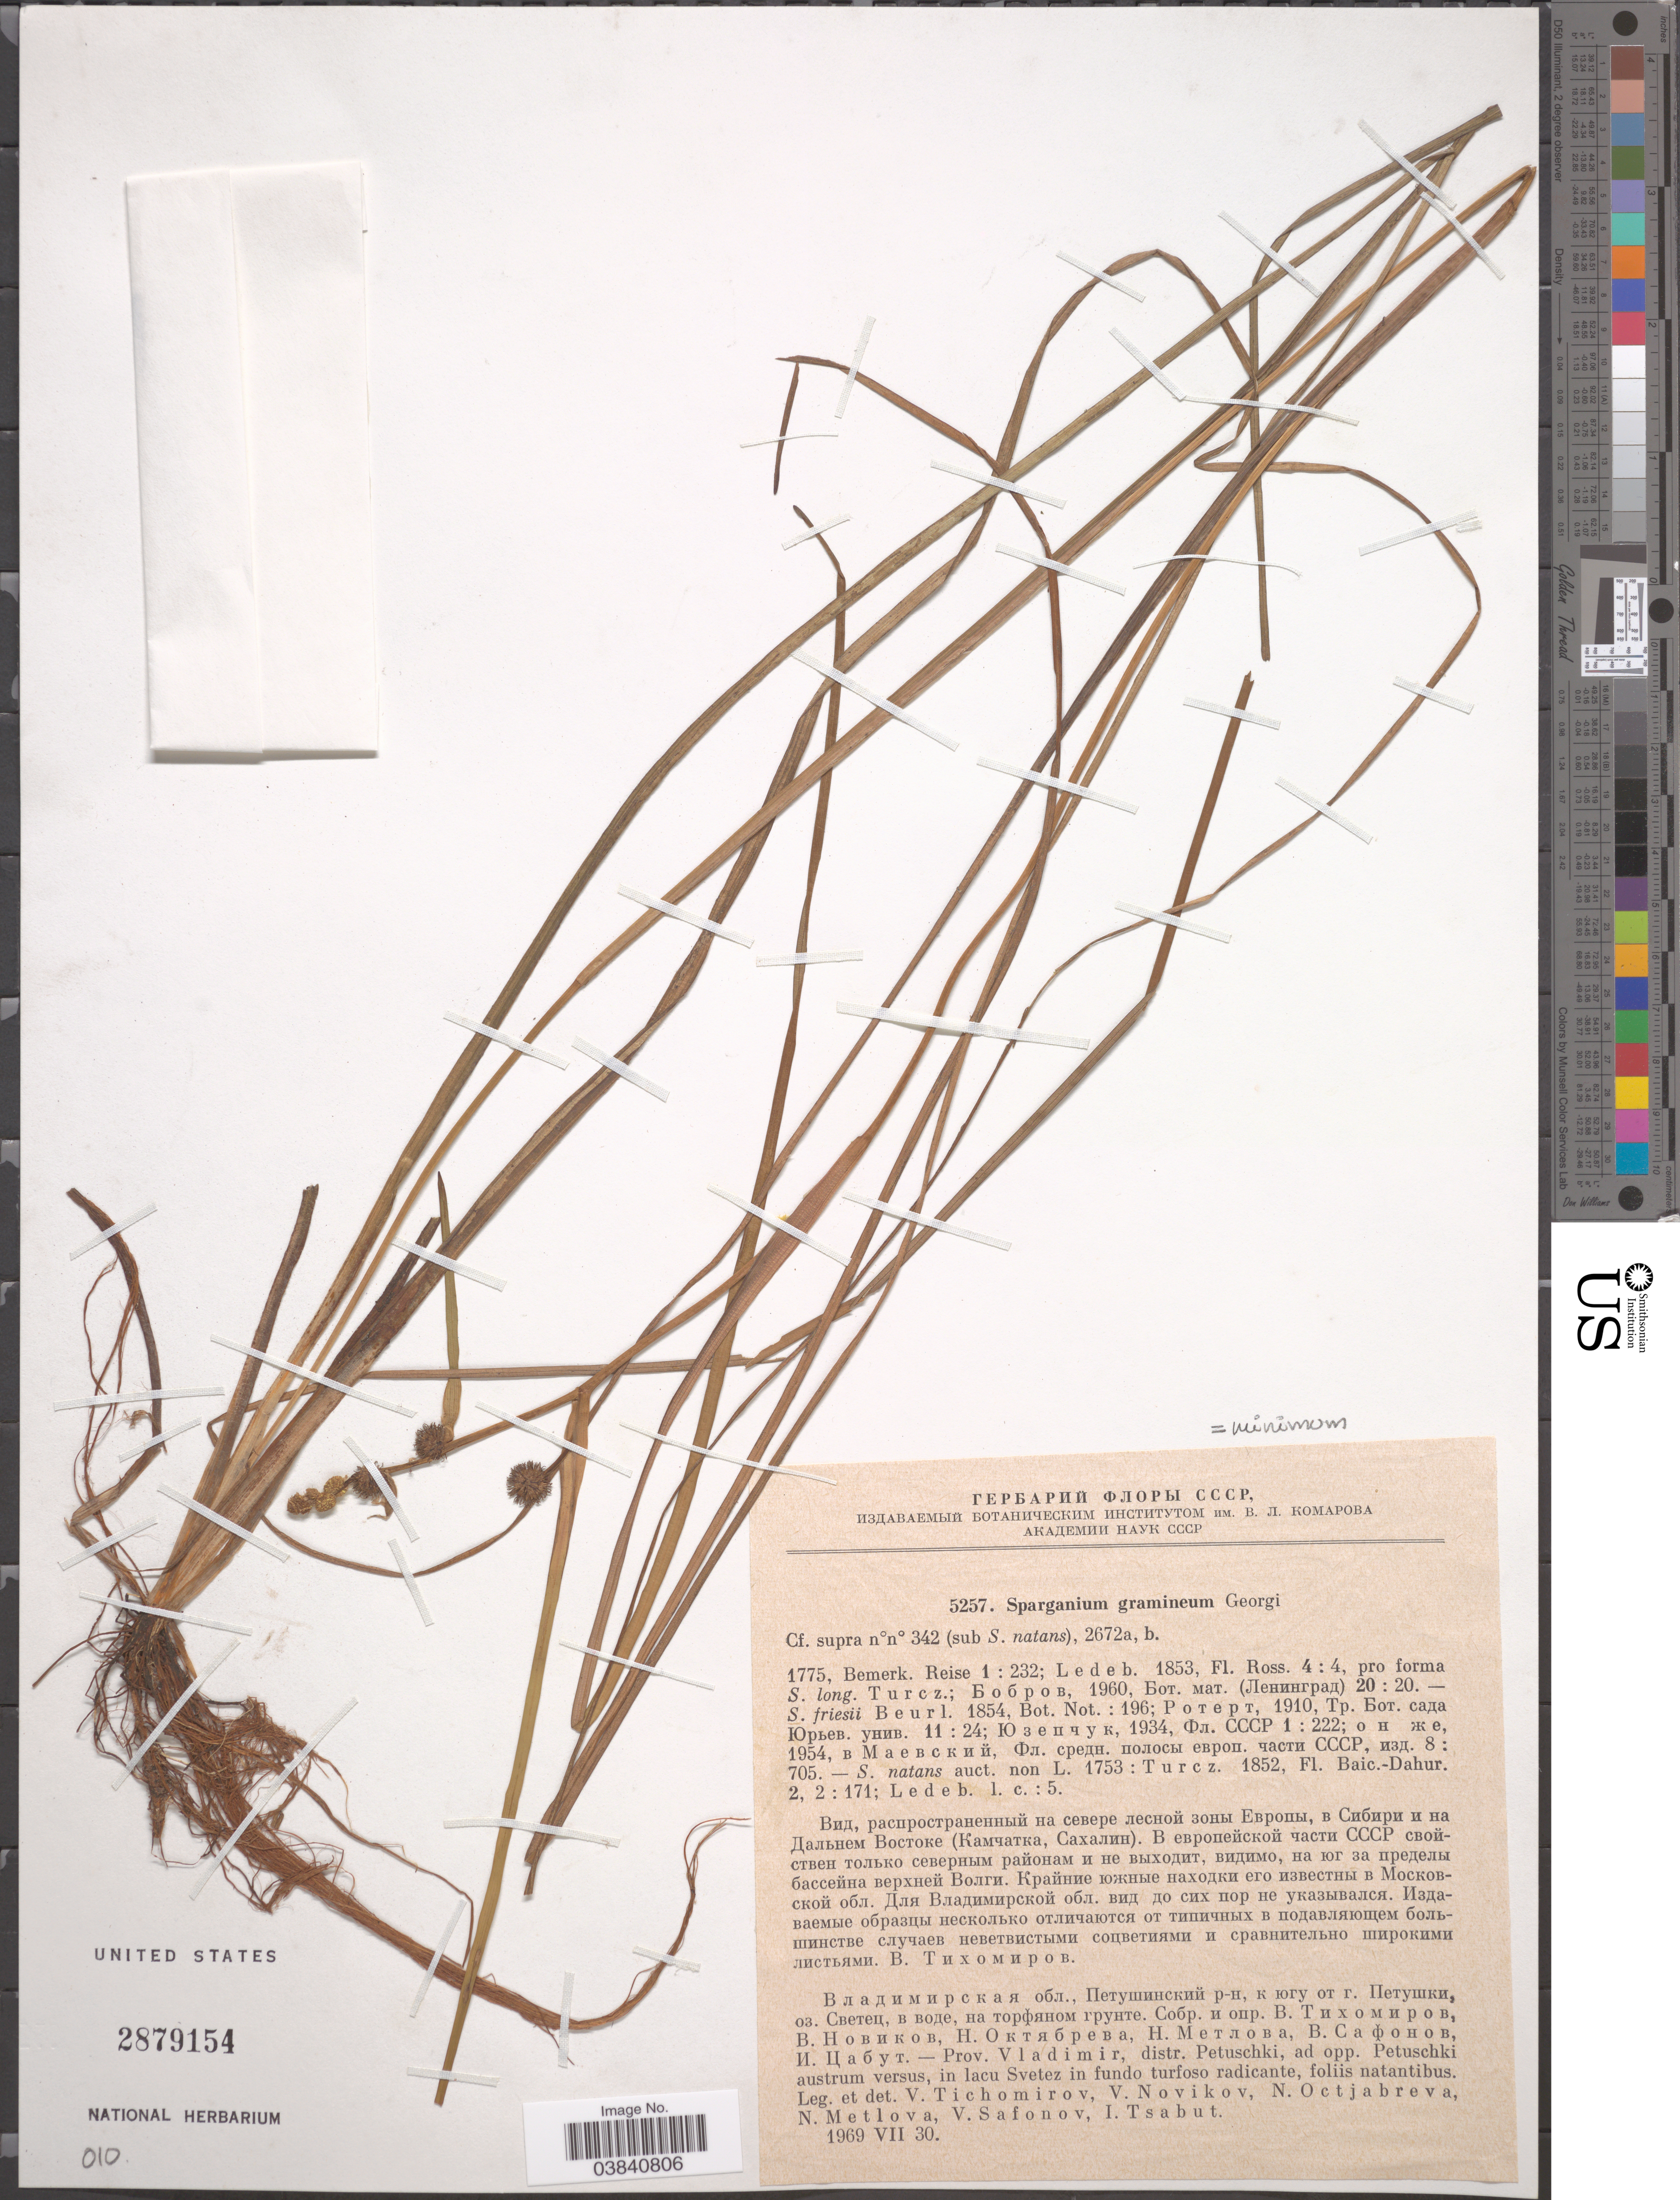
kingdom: Plantae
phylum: Tracheophyta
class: Liliopsida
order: Poales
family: Typhaceae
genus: Sparganium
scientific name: Sparganium minimum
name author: Wallr.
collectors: V. Tichomirov, V. Novikov, N. Octjabreva, N. Metlova & et al.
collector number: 5257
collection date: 1969-07-30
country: Russian Federation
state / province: Vladimir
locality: Distr. Petuschki, ad opp. Petuschki austrum versus, in lacu Svetez in fundo turfoso radicante, foliis natantibus.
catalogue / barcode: US 2879154